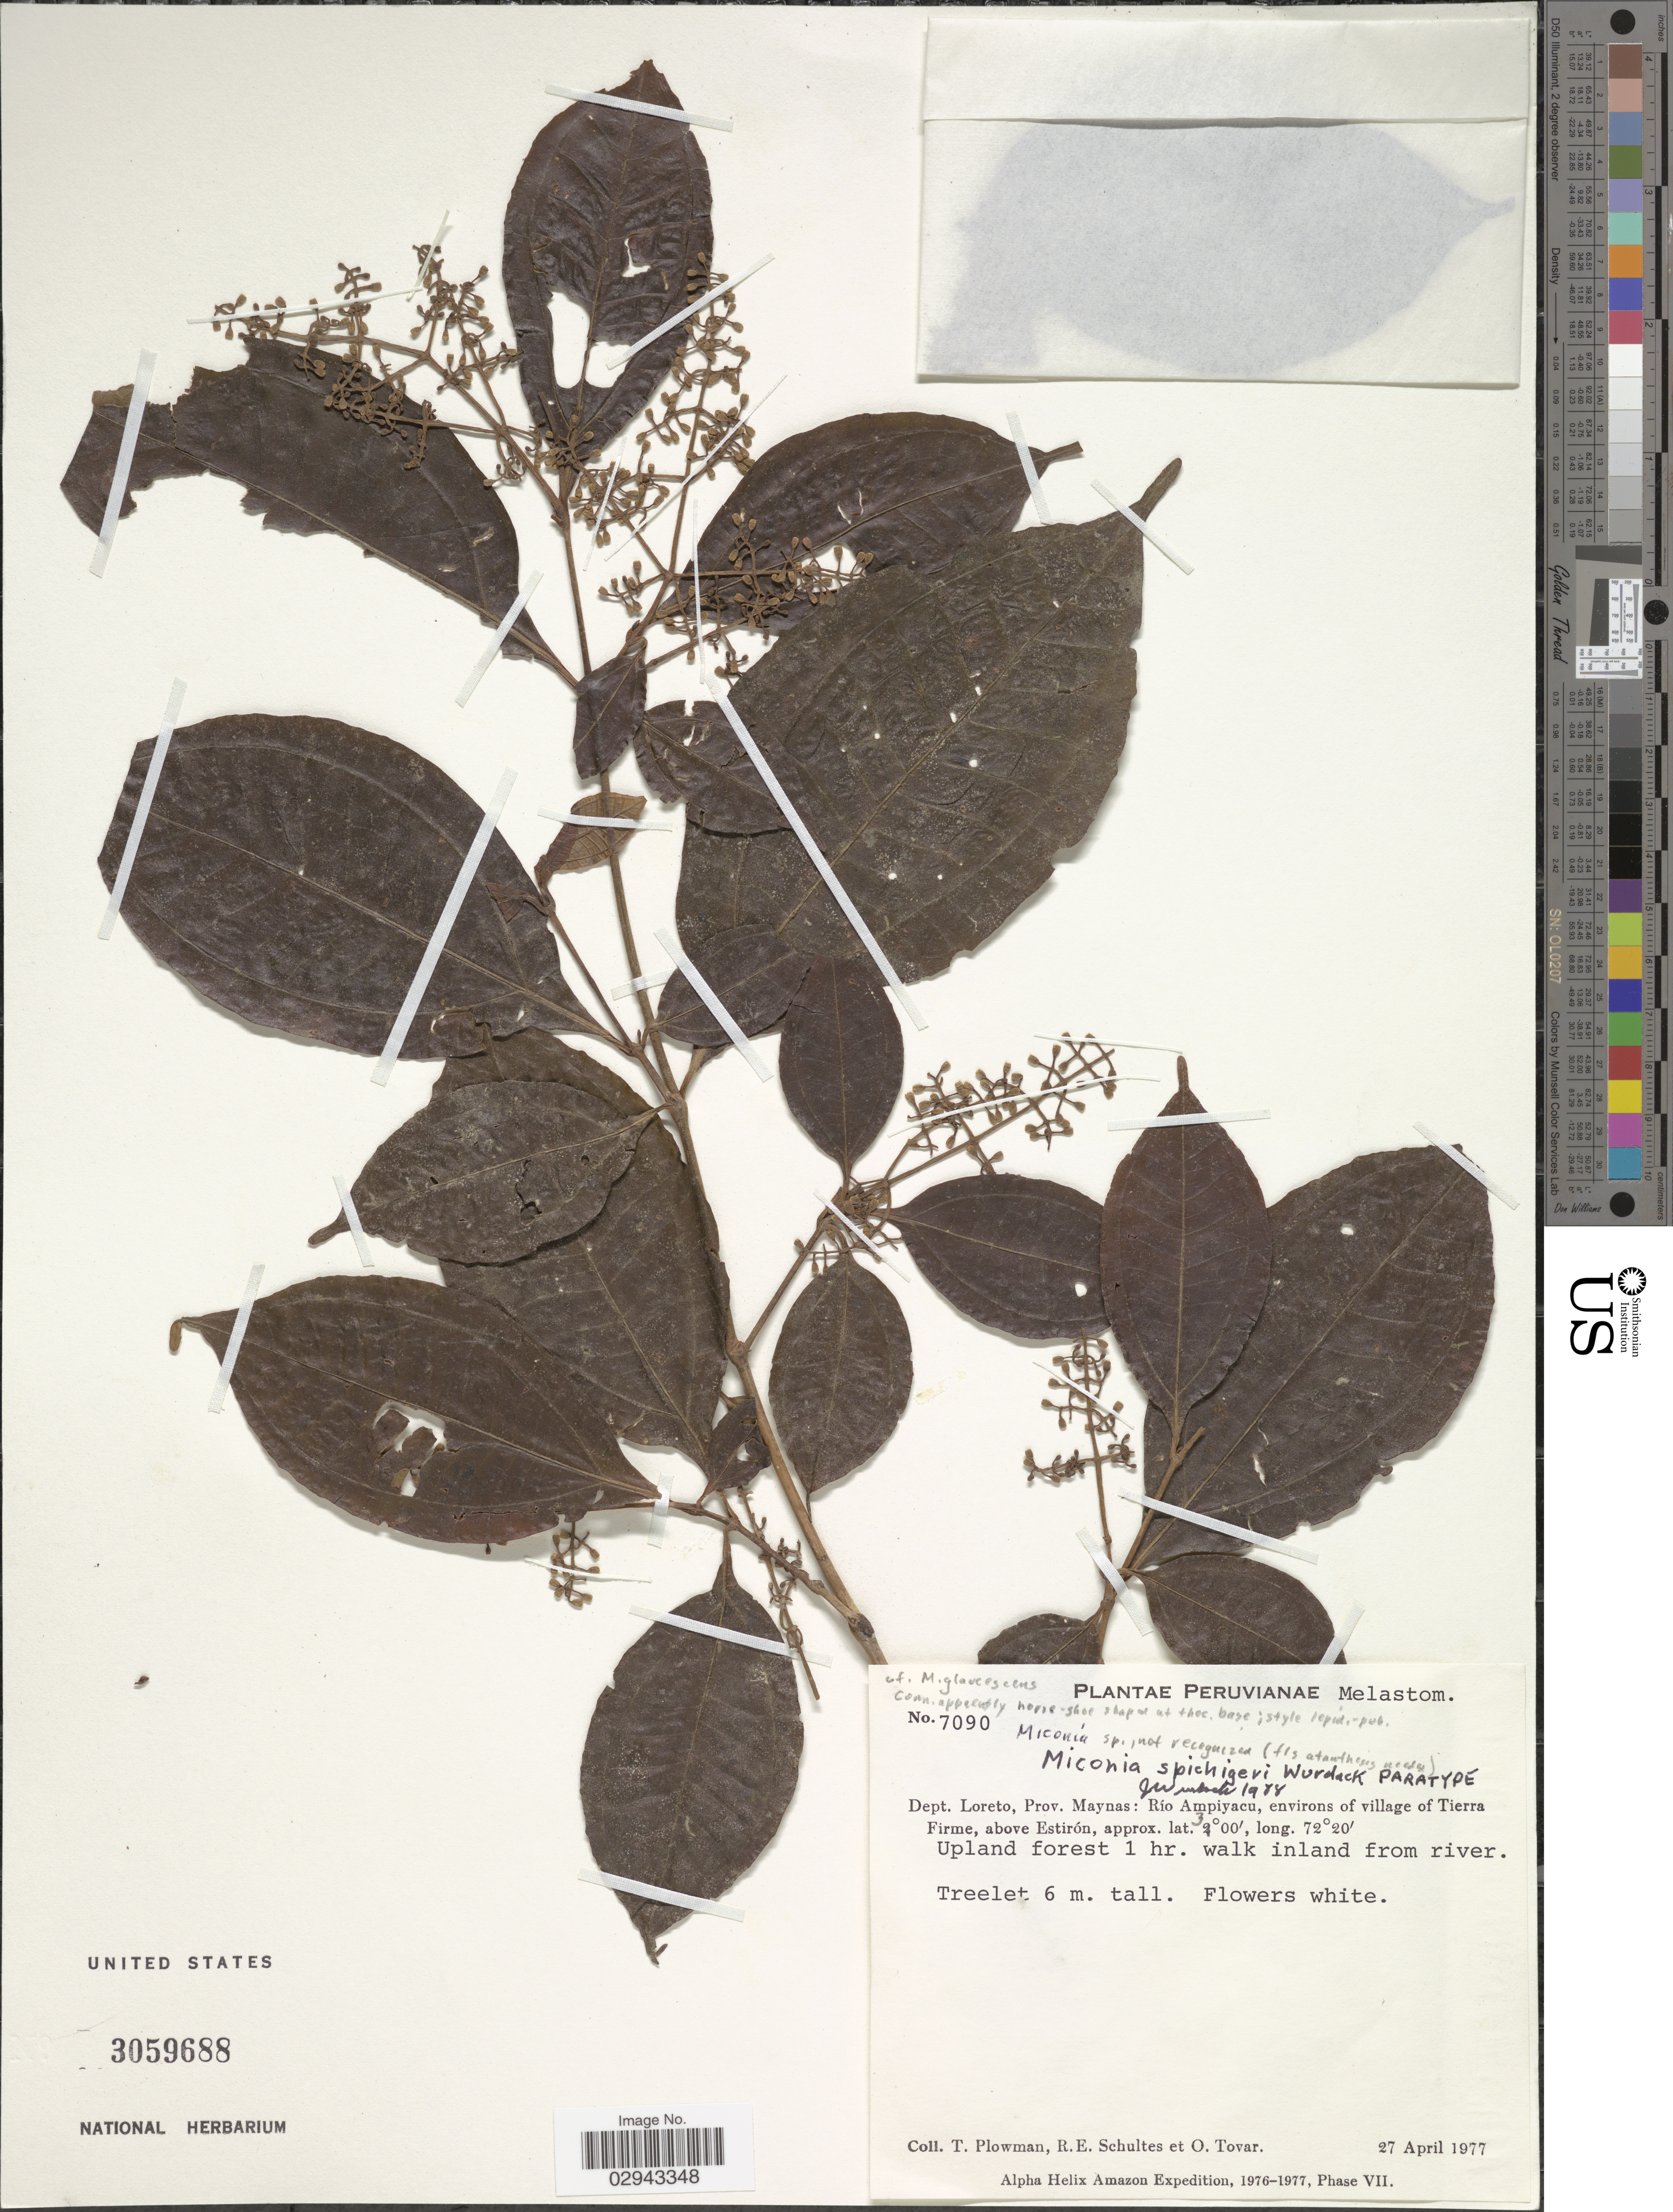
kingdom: Plantae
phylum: Tracheophyta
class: Magnoliopsida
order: Myrtales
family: Melastomataceae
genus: Miconia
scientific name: Miconia spichigeri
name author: Wurdack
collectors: T. Plowman, R. E. Schultes & Ó. Tovar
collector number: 7090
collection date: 1977-04-27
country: Peru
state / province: Loreto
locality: Dept. Loreto, Prov. Maynas: Rio Ampiyacu, environs of village of Tierra Firme, above Estirón.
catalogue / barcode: US 3059688